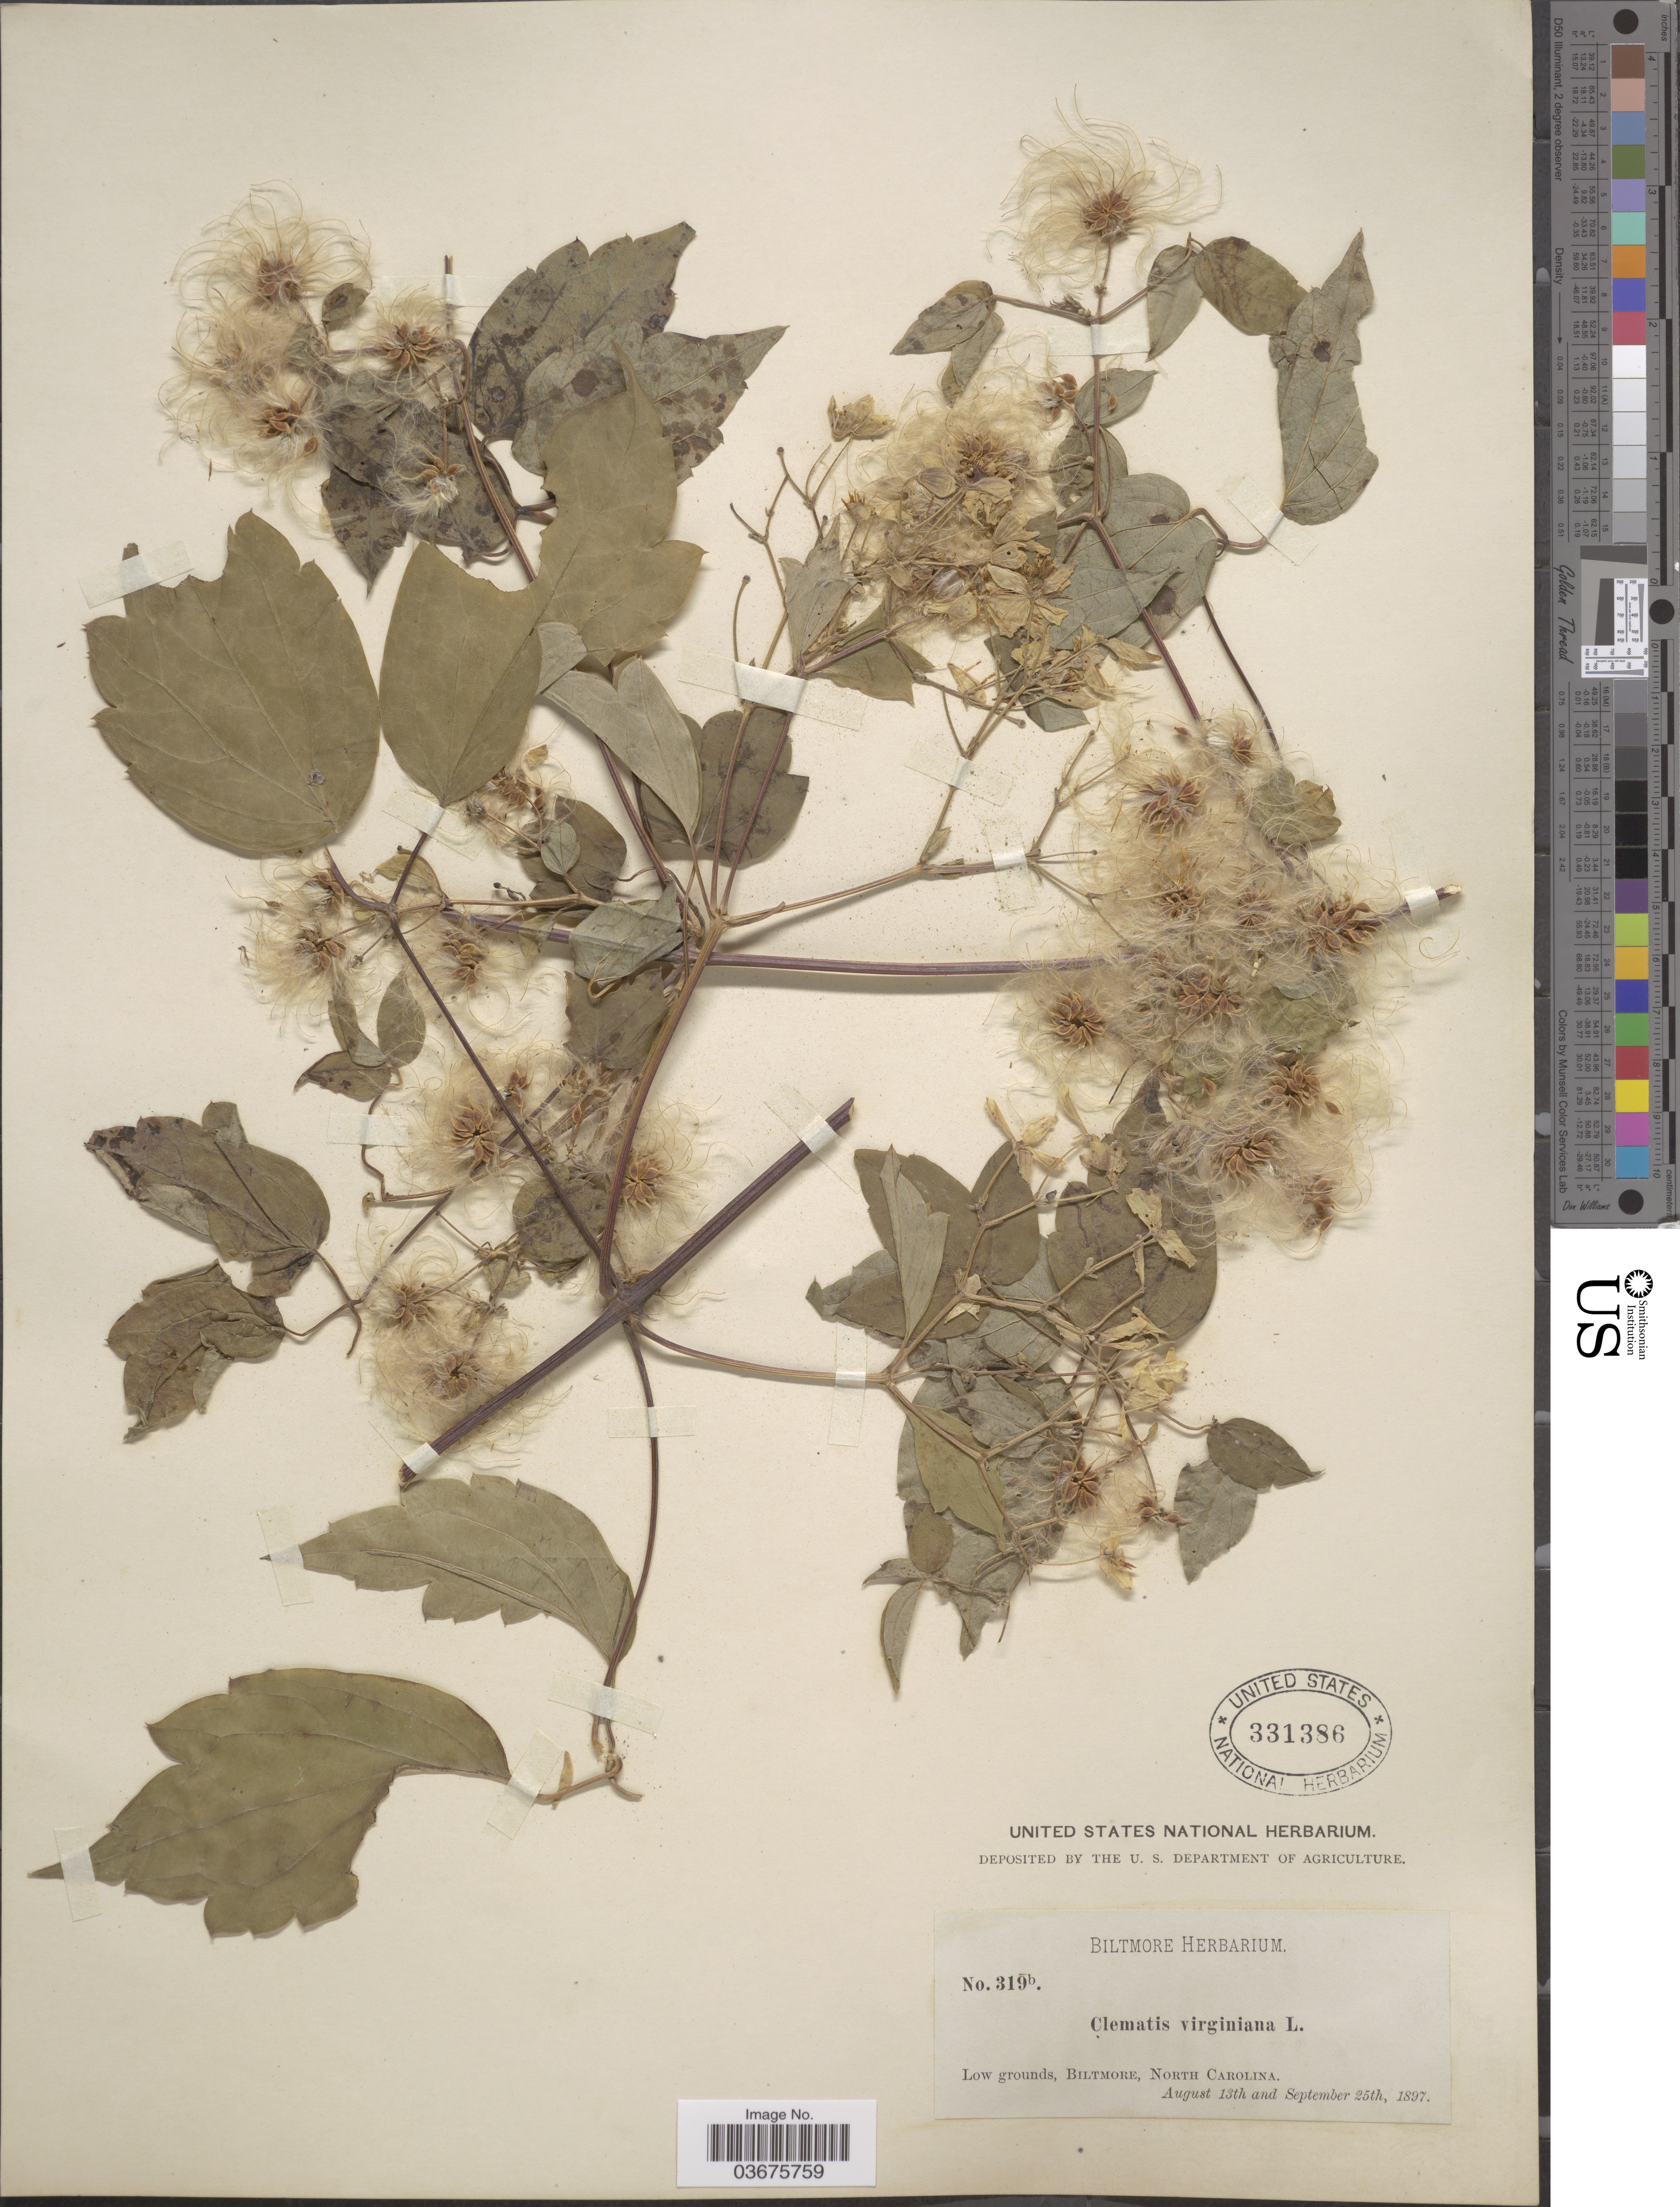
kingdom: Plantae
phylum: Tracheophyta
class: Magnoliopsida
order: Ranunculales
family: Ranunculaceae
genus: Clematis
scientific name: Clematis virginiana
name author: L.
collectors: ex herb. Biltmore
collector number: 319b.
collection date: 1897-08-13/1897-09-25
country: United States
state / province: North Carolina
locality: Low grounds, Biltmore.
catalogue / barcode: US 331386